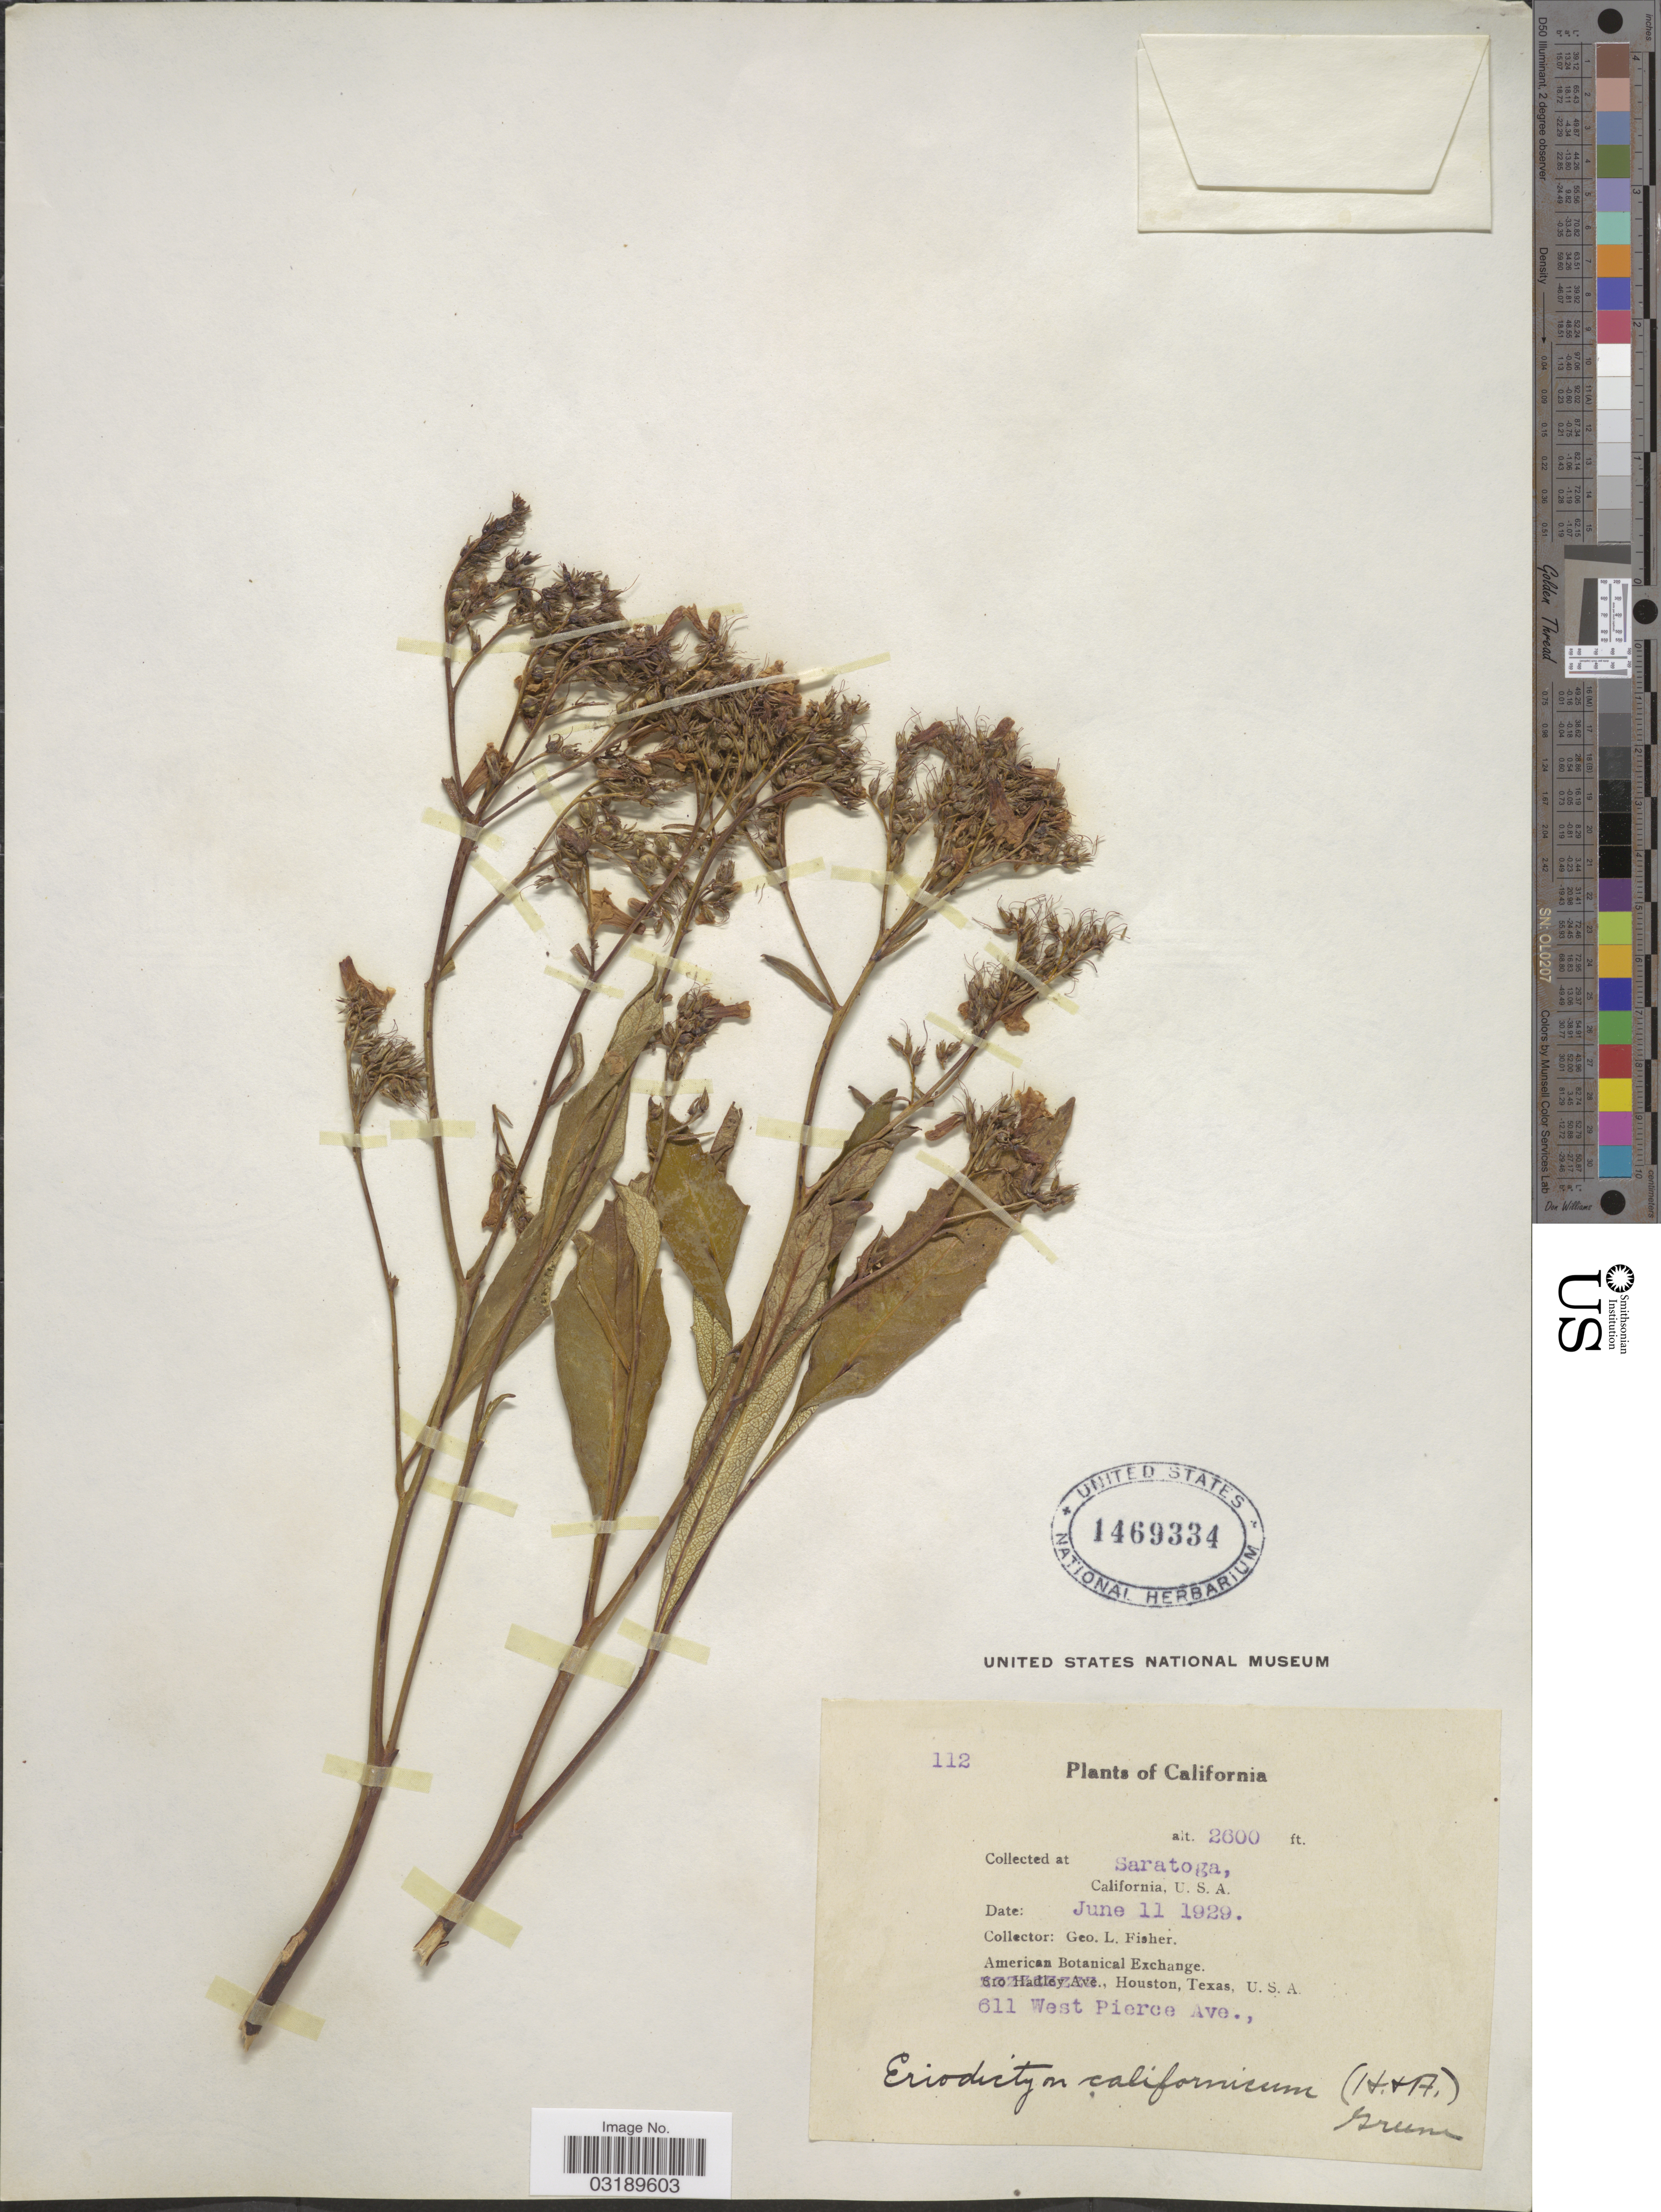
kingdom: Plantae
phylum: Tracheophyta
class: Magnoliopsida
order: Boraginales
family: Namaceae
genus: Eriodictyon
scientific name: Eriodictyon californicum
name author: (Hook. & Arn.) Torr.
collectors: G. L. Fisher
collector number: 112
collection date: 1929-06-11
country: United States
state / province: California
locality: Saratoga, U.S.A.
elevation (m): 792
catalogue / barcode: US 1469334